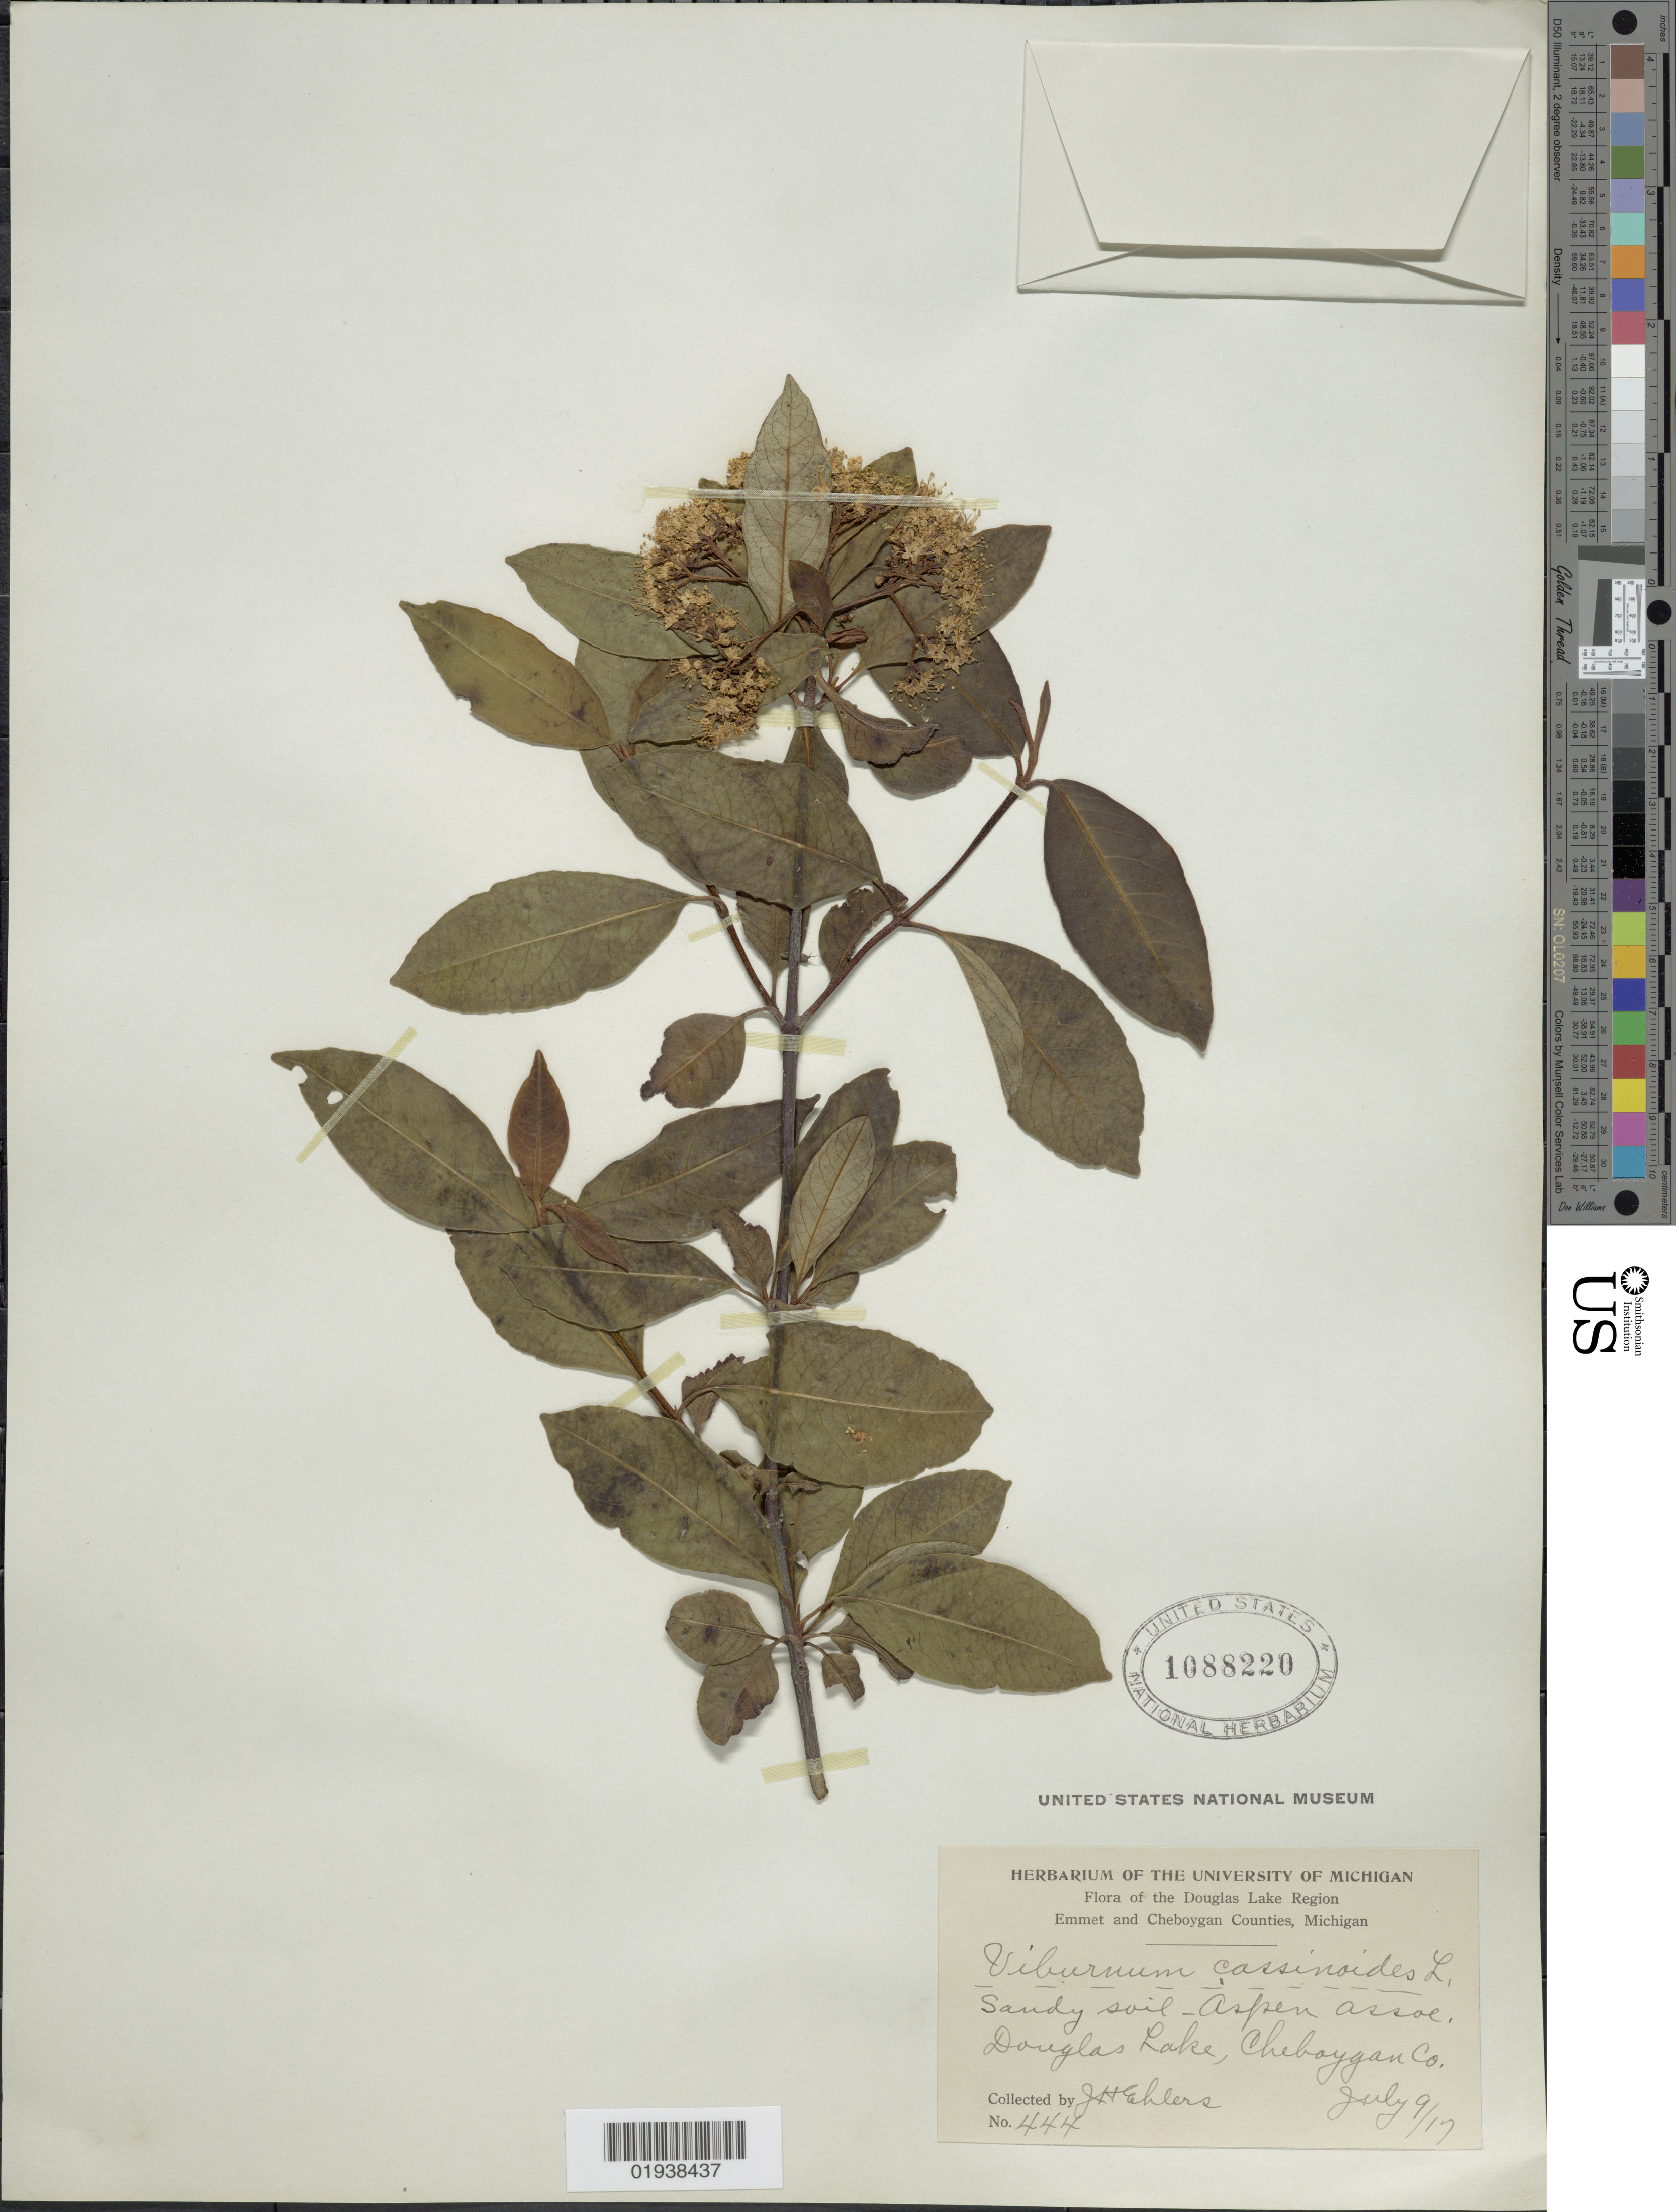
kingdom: Plantae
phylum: Tracheophyta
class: Magnoliopsida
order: Dipsacales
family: Viburnaceae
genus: Viburnum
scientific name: Viburnum cassinoides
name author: L.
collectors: J. H. Ehlers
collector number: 444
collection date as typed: Transcribed d/m/y: 9/7/17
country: United States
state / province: Michigan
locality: Sandy soil - Aspen assoe. Douglas Lake, Cheboygan Co.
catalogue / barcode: US 1088220